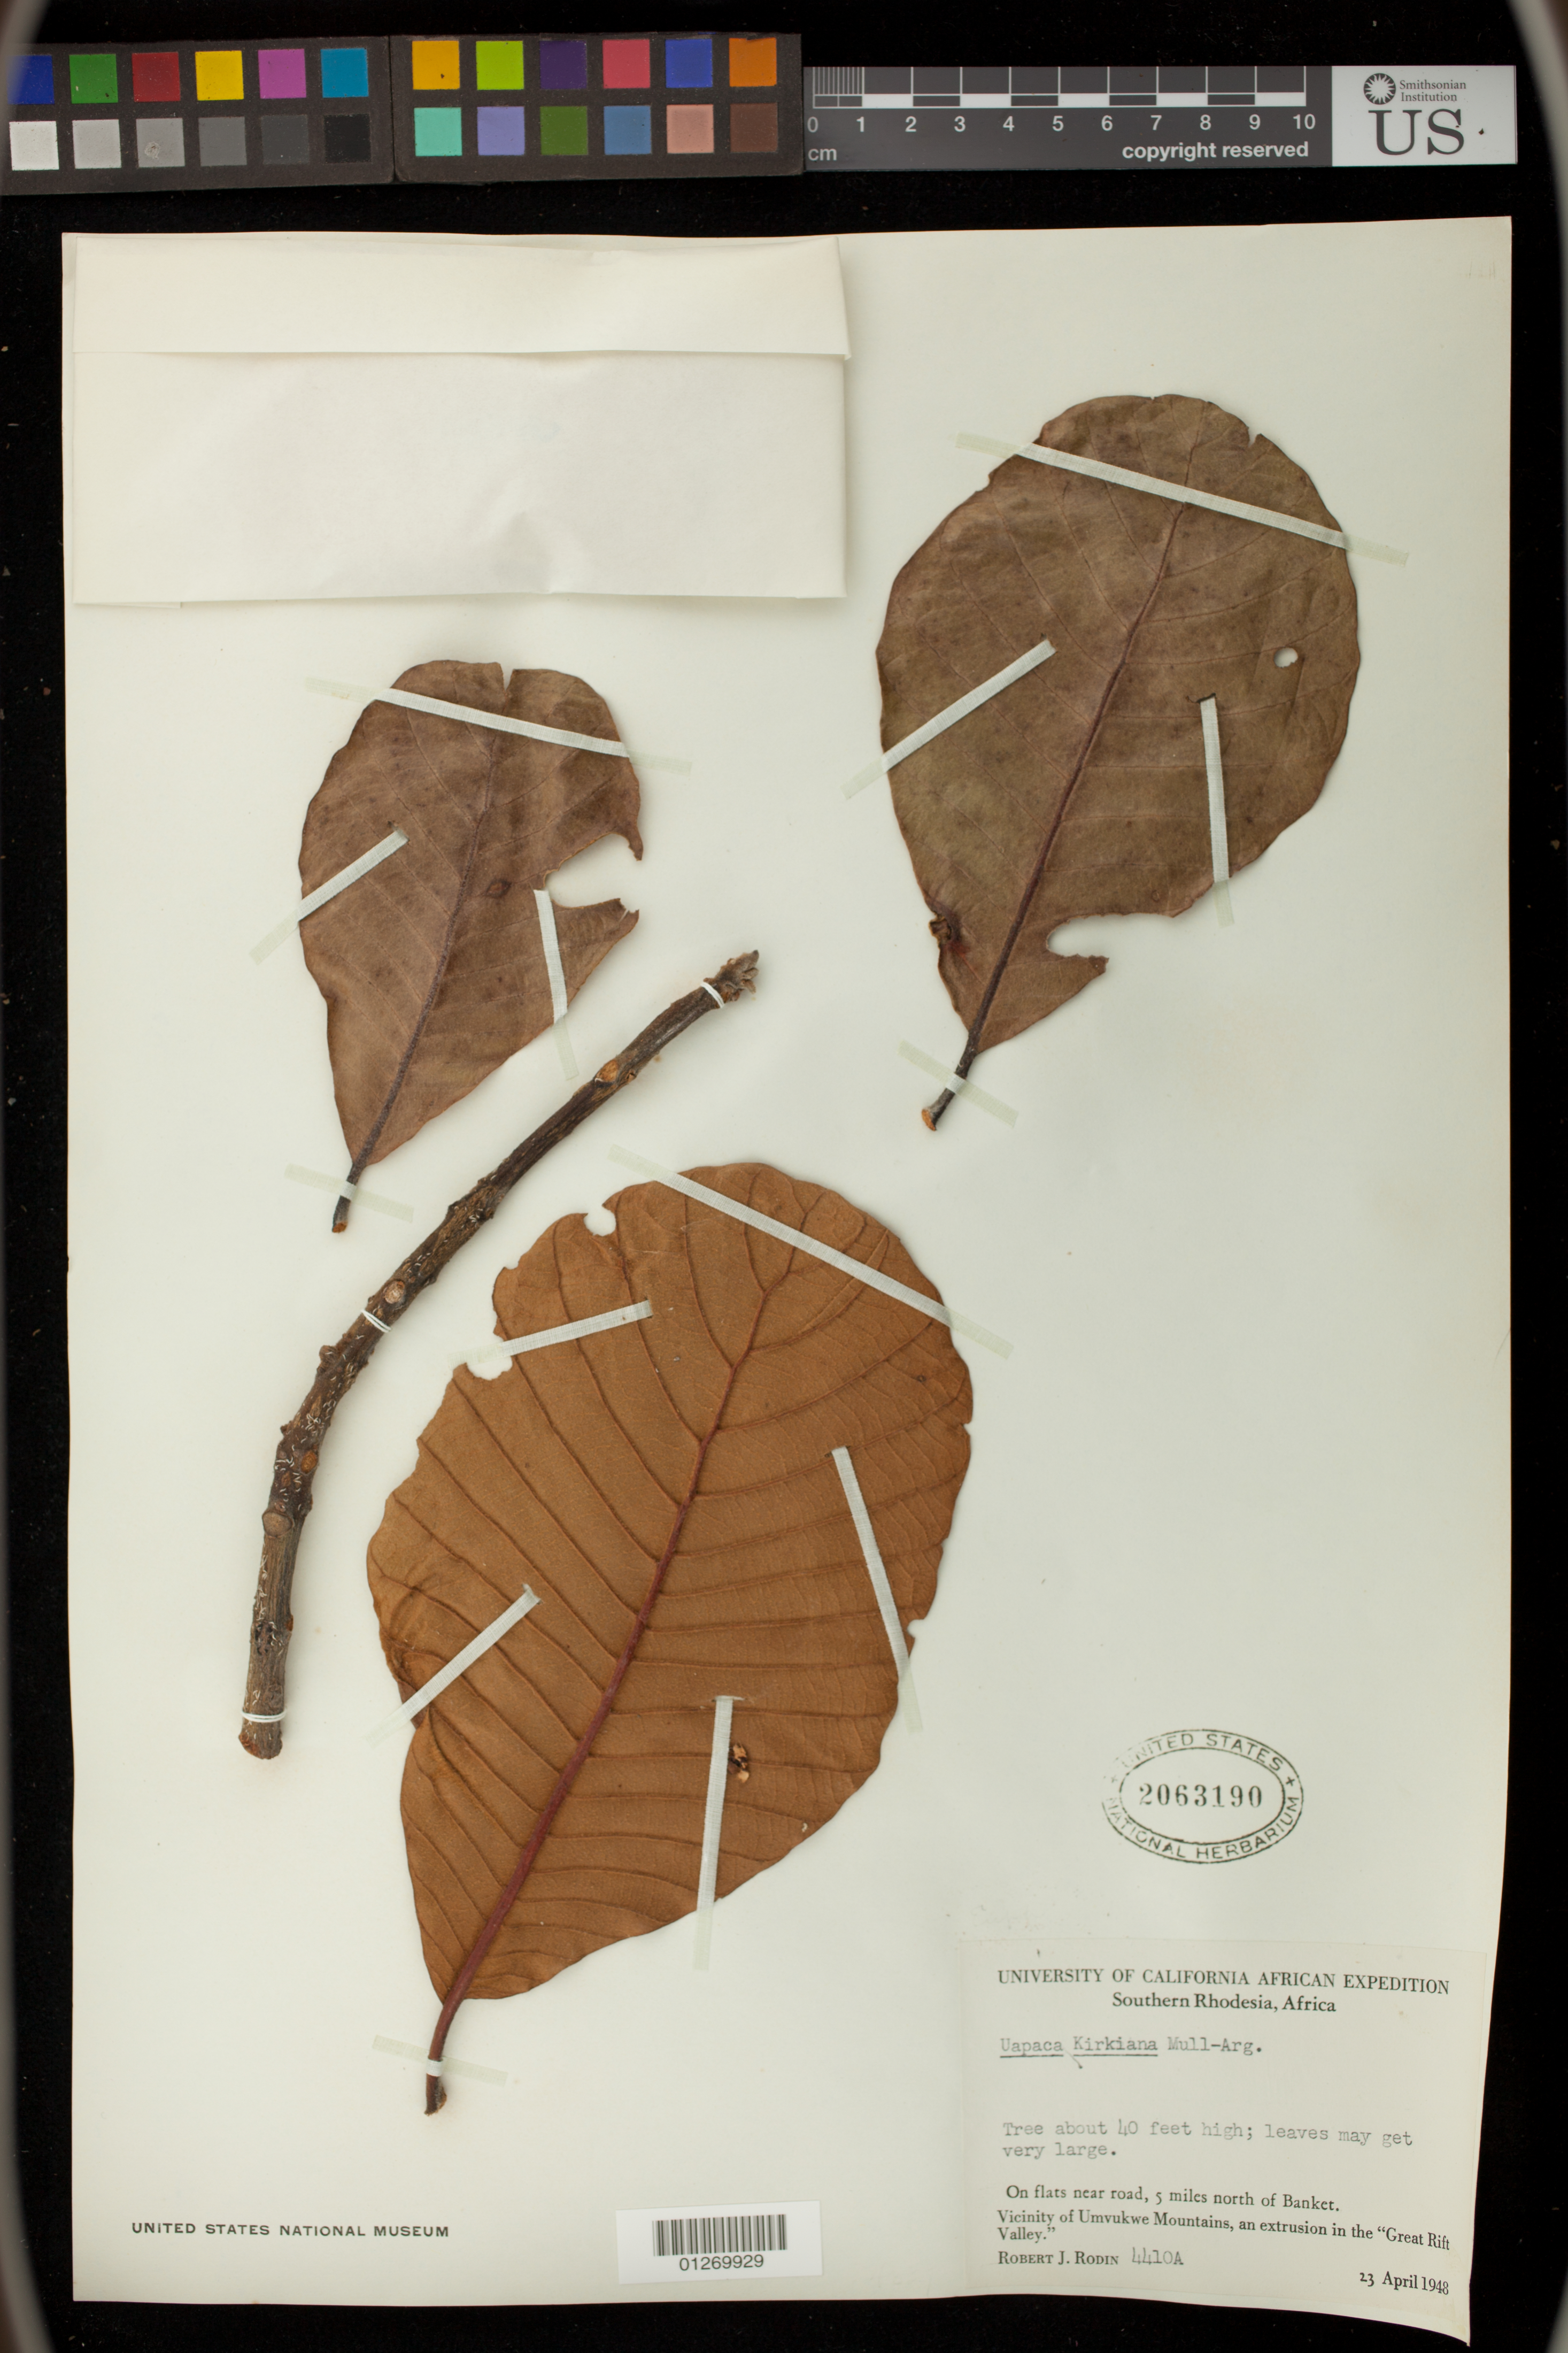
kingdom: Plantae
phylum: Tracheophyta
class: Magnoliopsida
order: Malpighiales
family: Phyllanthaceae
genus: Uapaca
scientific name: Uapaca kirkiana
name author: Müll. Arg.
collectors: R. Rodin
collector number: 4410A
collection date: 1948-04-23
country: Zimbabwe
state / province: Mashonaland West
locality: On flats near road, 5 miles north of Banket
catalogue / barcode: US 2063190